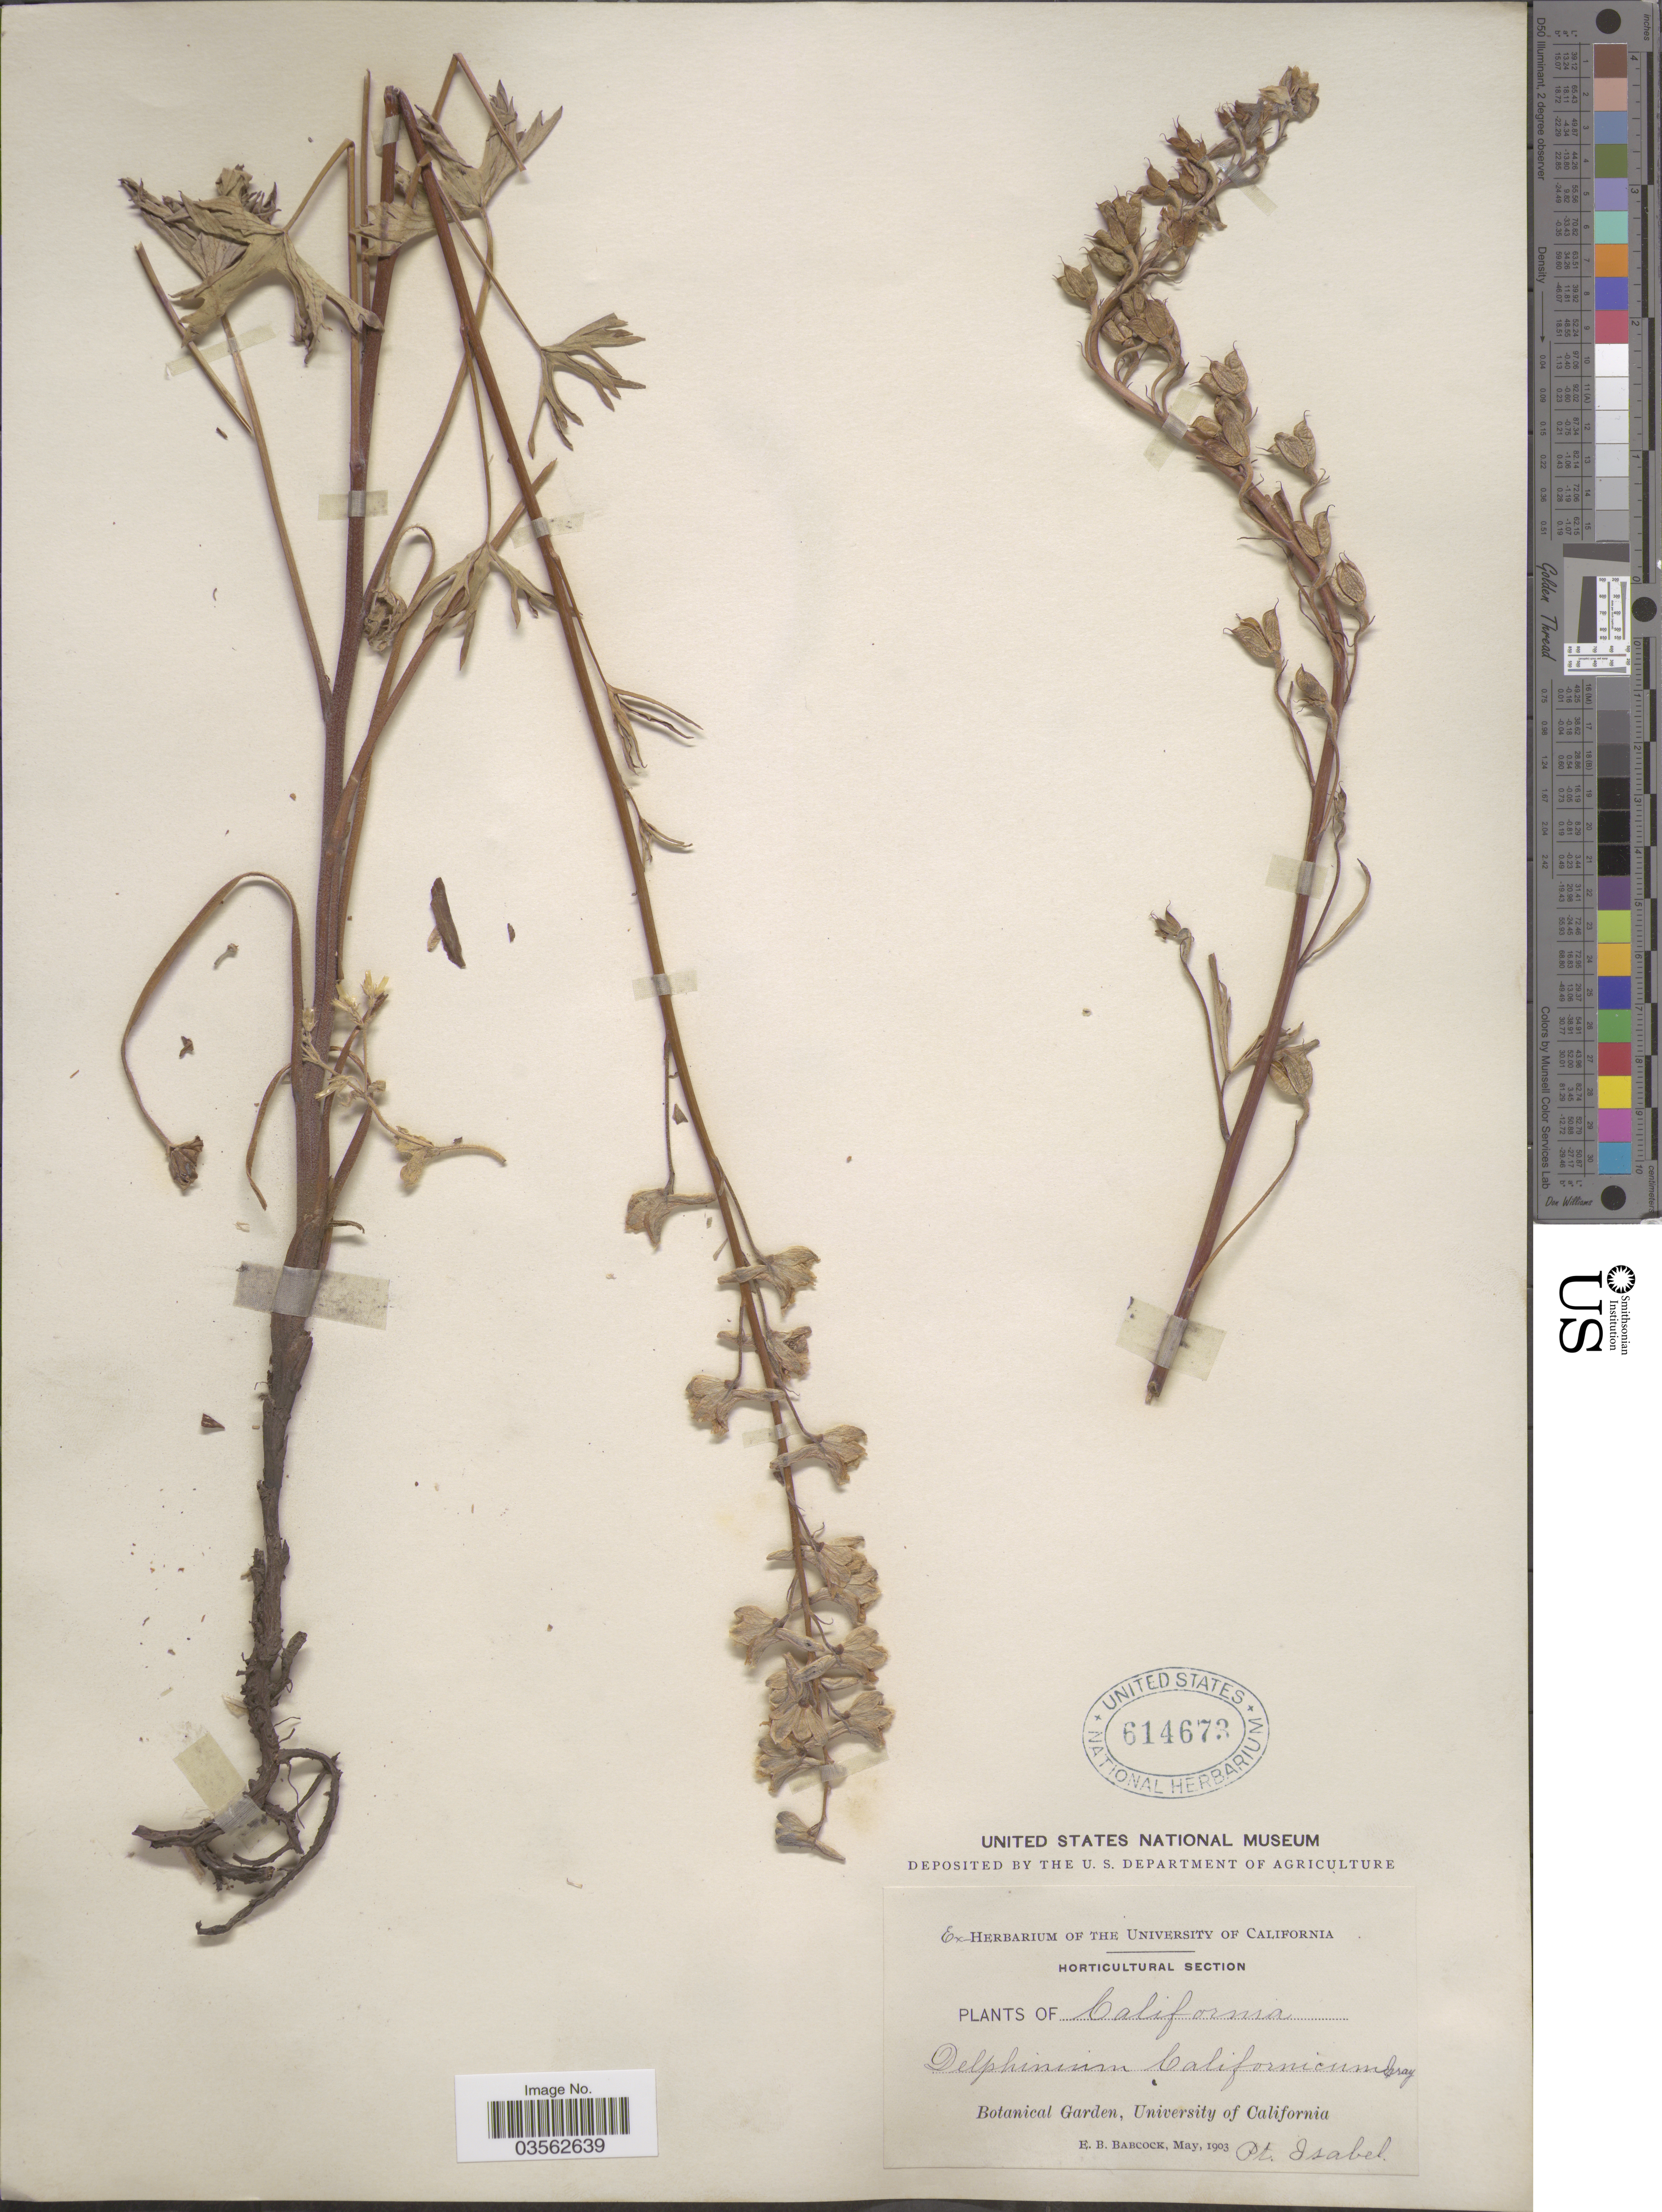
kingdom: Plantae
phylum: Tracheophyta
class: Magnoliopsida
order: Ranunculales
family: Ranunculaceae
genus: Delphinium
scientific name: Delphinium californicum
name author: Torr. & A. Gray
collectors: E. B. Babcock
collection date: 1903-05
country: United States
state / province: California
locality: Botanical Garden, University of California. Pt. Isabel.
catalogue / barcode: US 614673